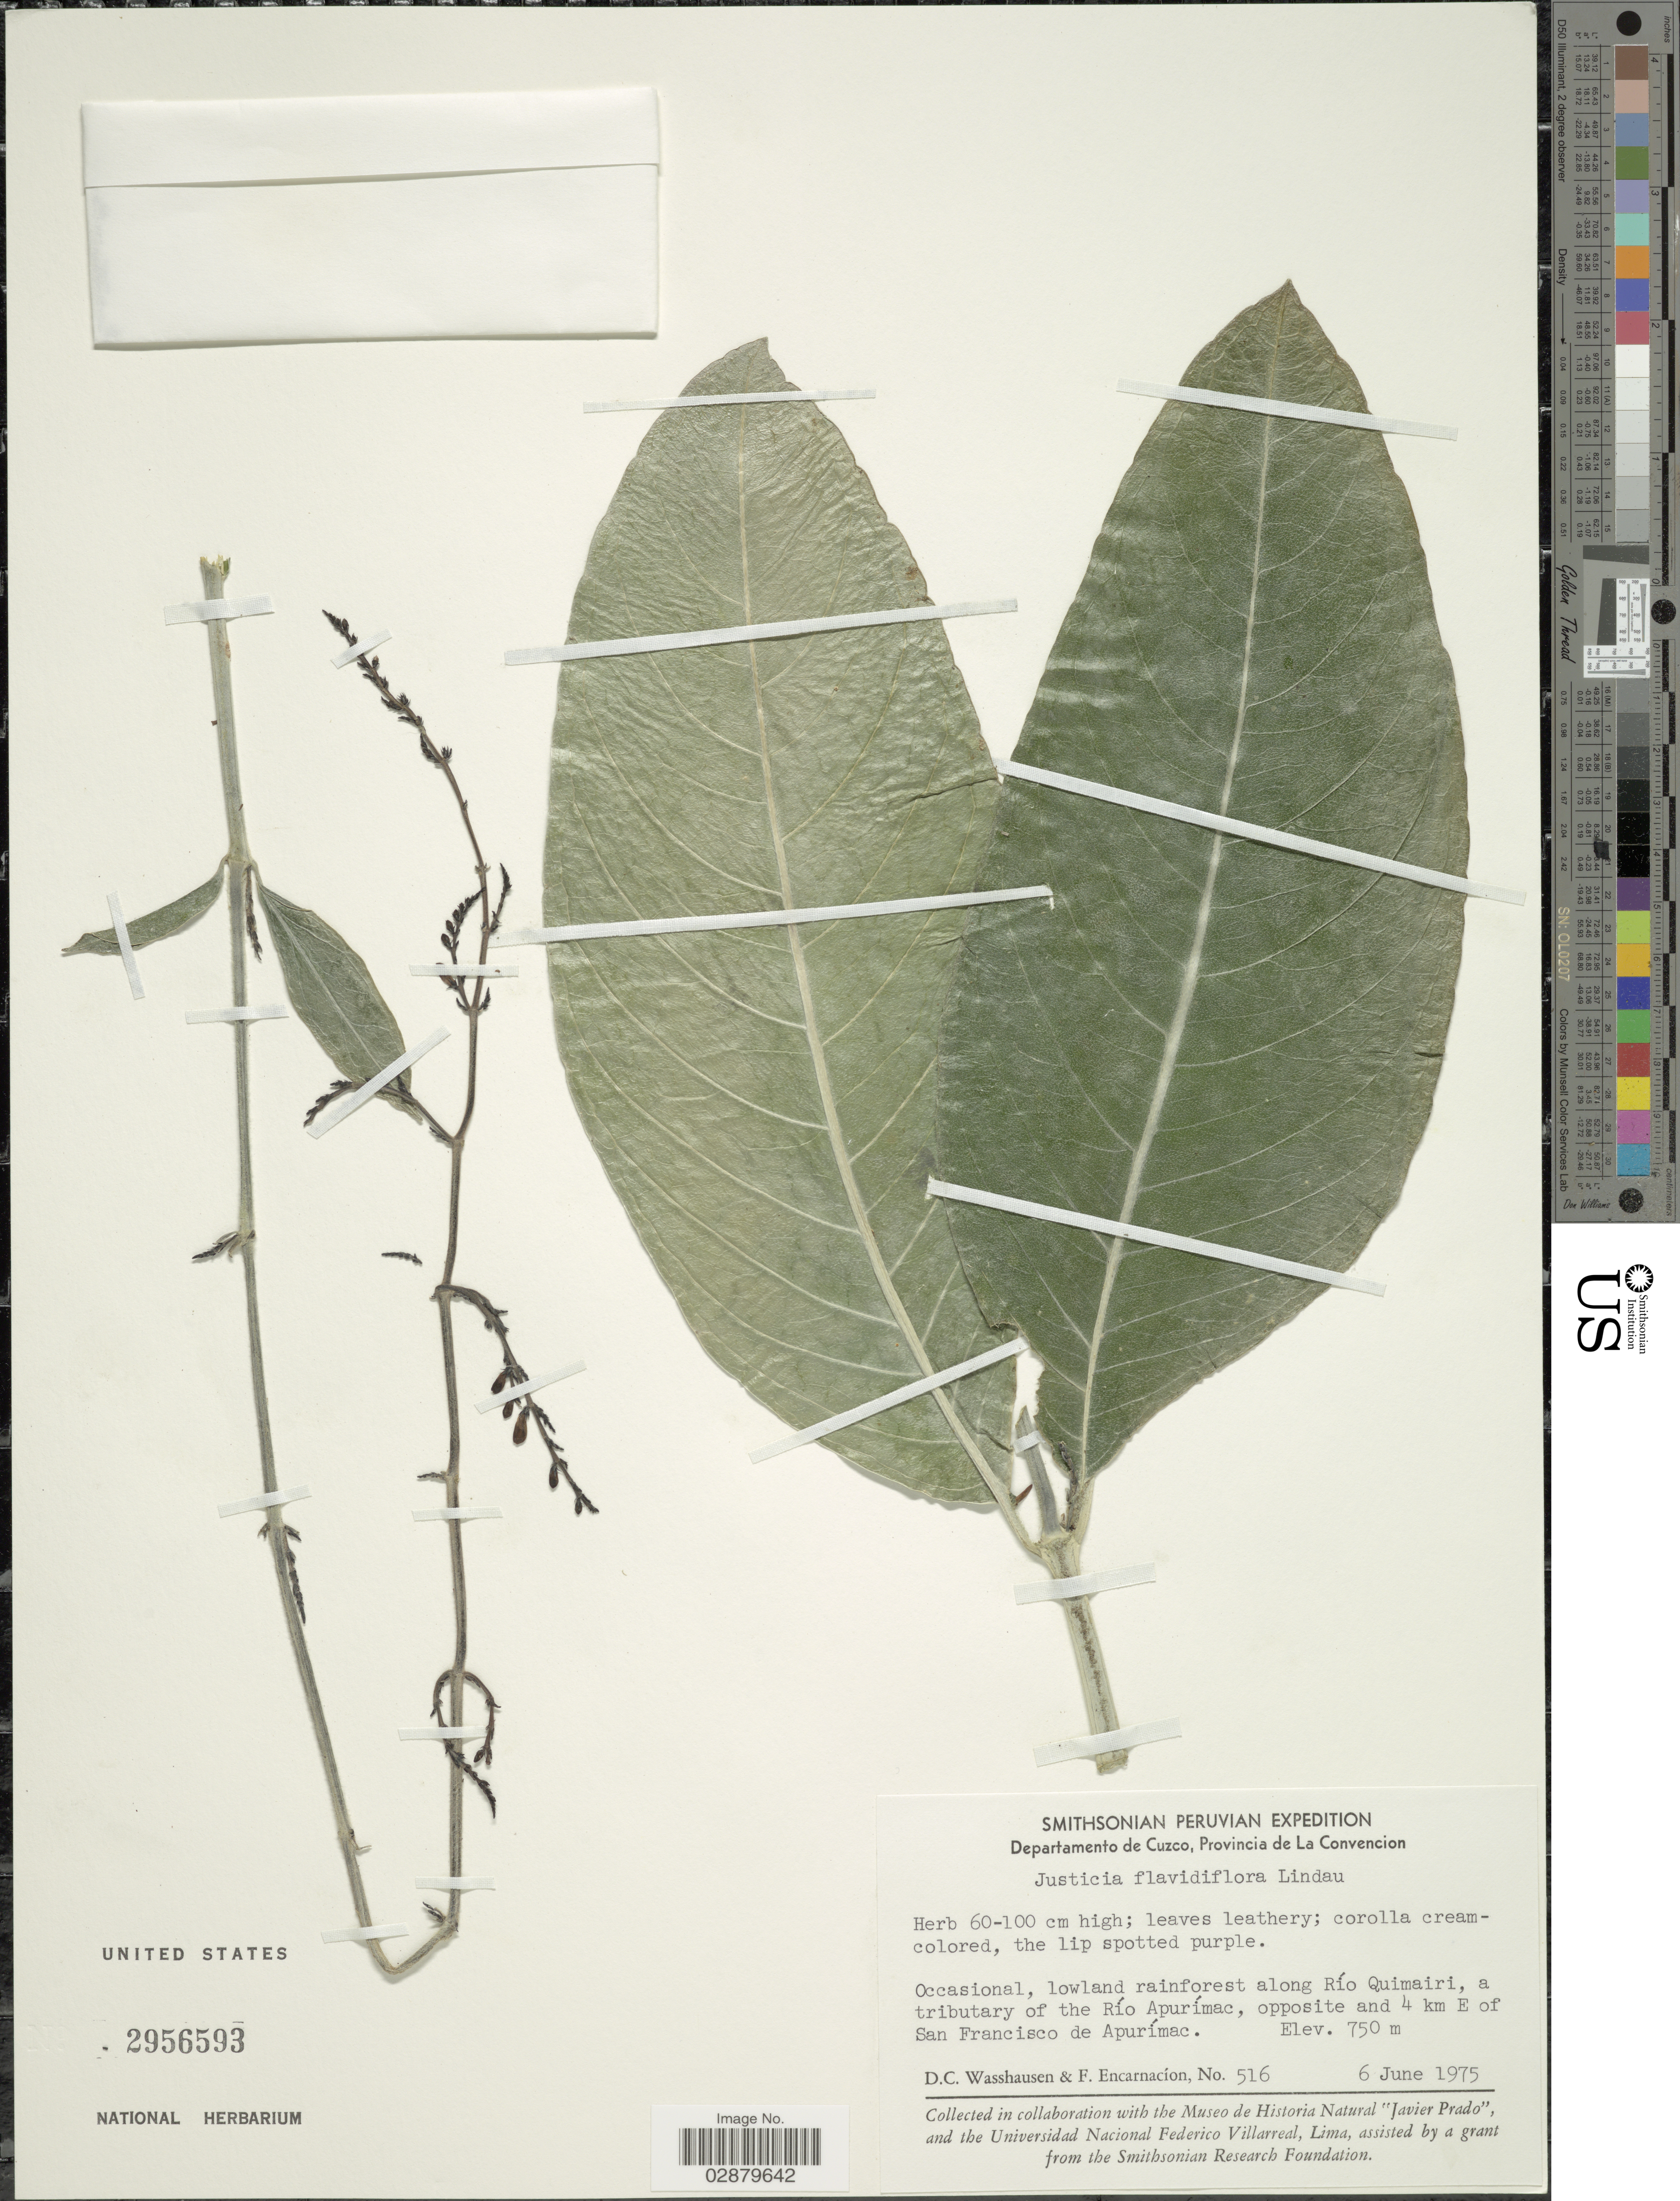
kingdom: Plantae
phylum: Tracheophyta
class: Magnoliopsida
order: Lamiales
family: Acanthaceae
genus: Justicia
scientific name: Justicia lineolata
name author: Ruiz & Pav.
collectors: D. C. Wasshausen & F. Encarnación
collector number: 516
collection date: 1975-06-06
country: Peru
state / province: Cusco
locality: Departamento de Cuzco, Provincia de La Convencion. Along Río Quimairi, a tributary of the Río Apurímac, opposite and 4 km E of San Francisco de Apurímac.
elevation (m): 750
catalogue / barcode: US 2956593